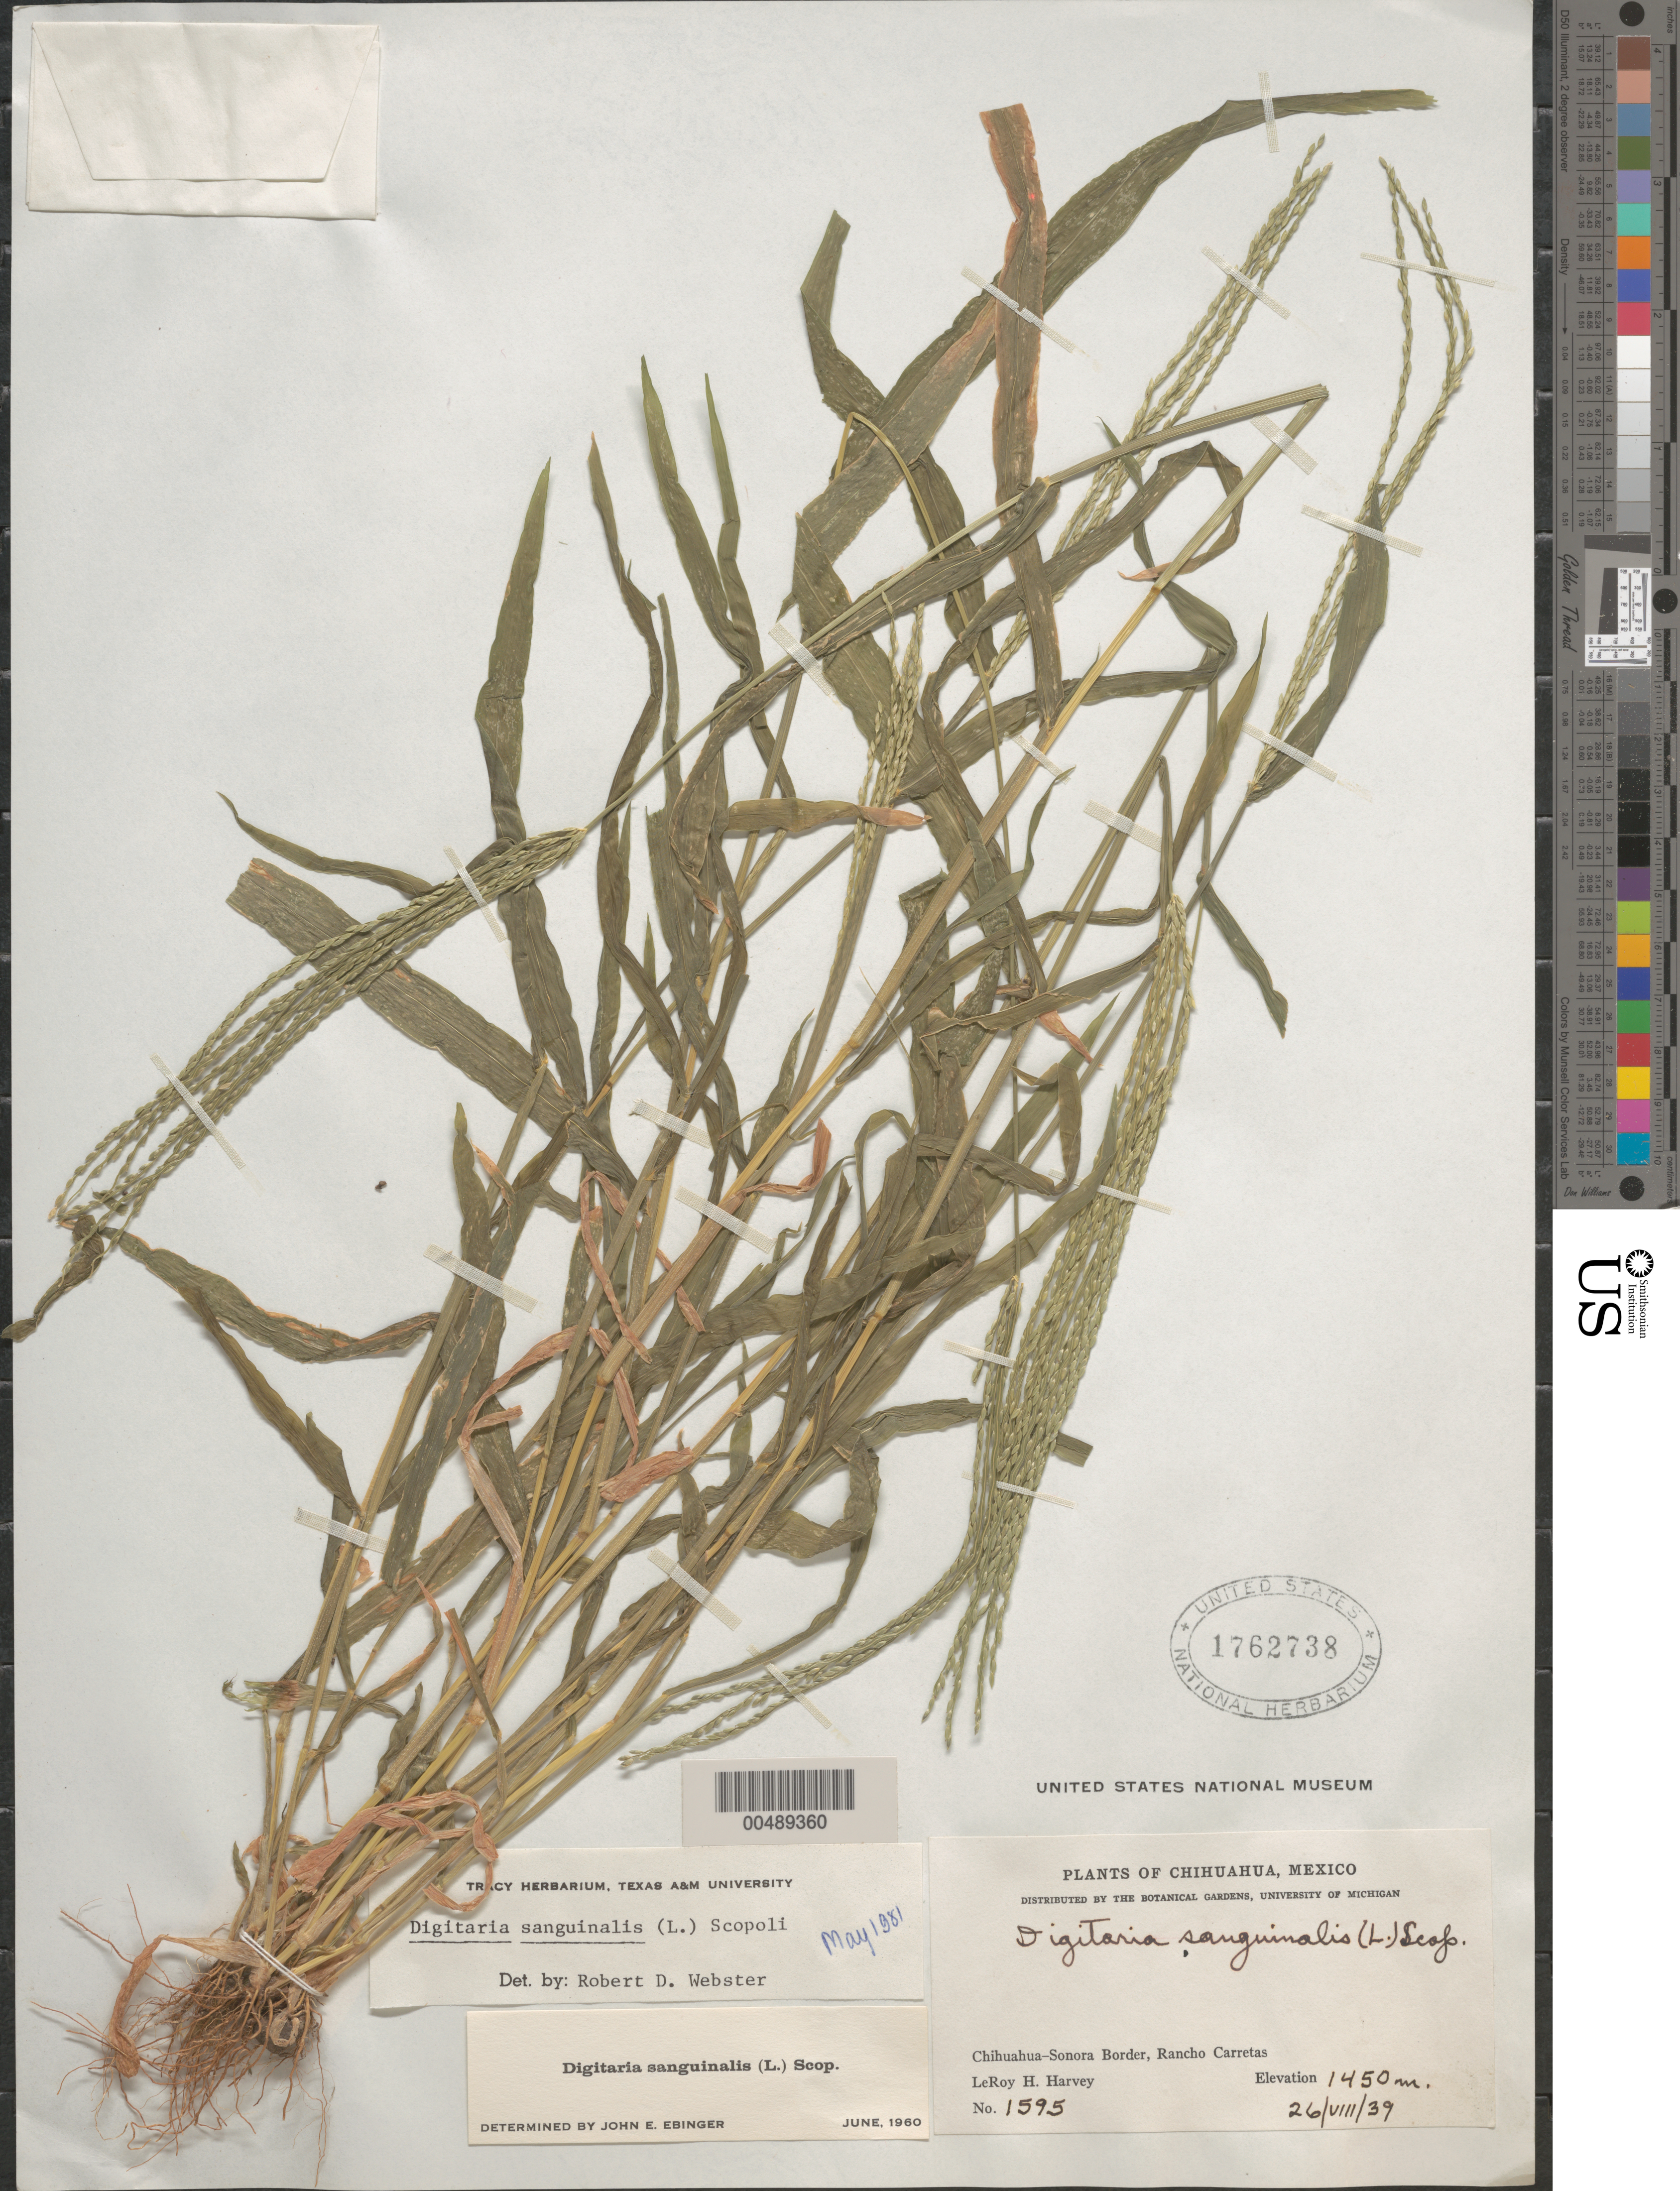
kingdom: Plantae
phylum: Tracheophyta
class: Liliopsida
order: Poales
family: Poaceae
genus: Digitaria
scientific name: Digitaria sanguinalis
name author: (L.) Scop.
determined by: Webster, Robert D.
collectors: L. H. Harvey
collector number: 1595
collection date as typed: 26 Aug 1939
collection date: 1939-08-26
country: Mexico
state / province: Chihuahua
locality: Chihuahua - Sonora Border, Rancho Carretas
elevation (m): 1450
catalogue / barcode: US 1762738